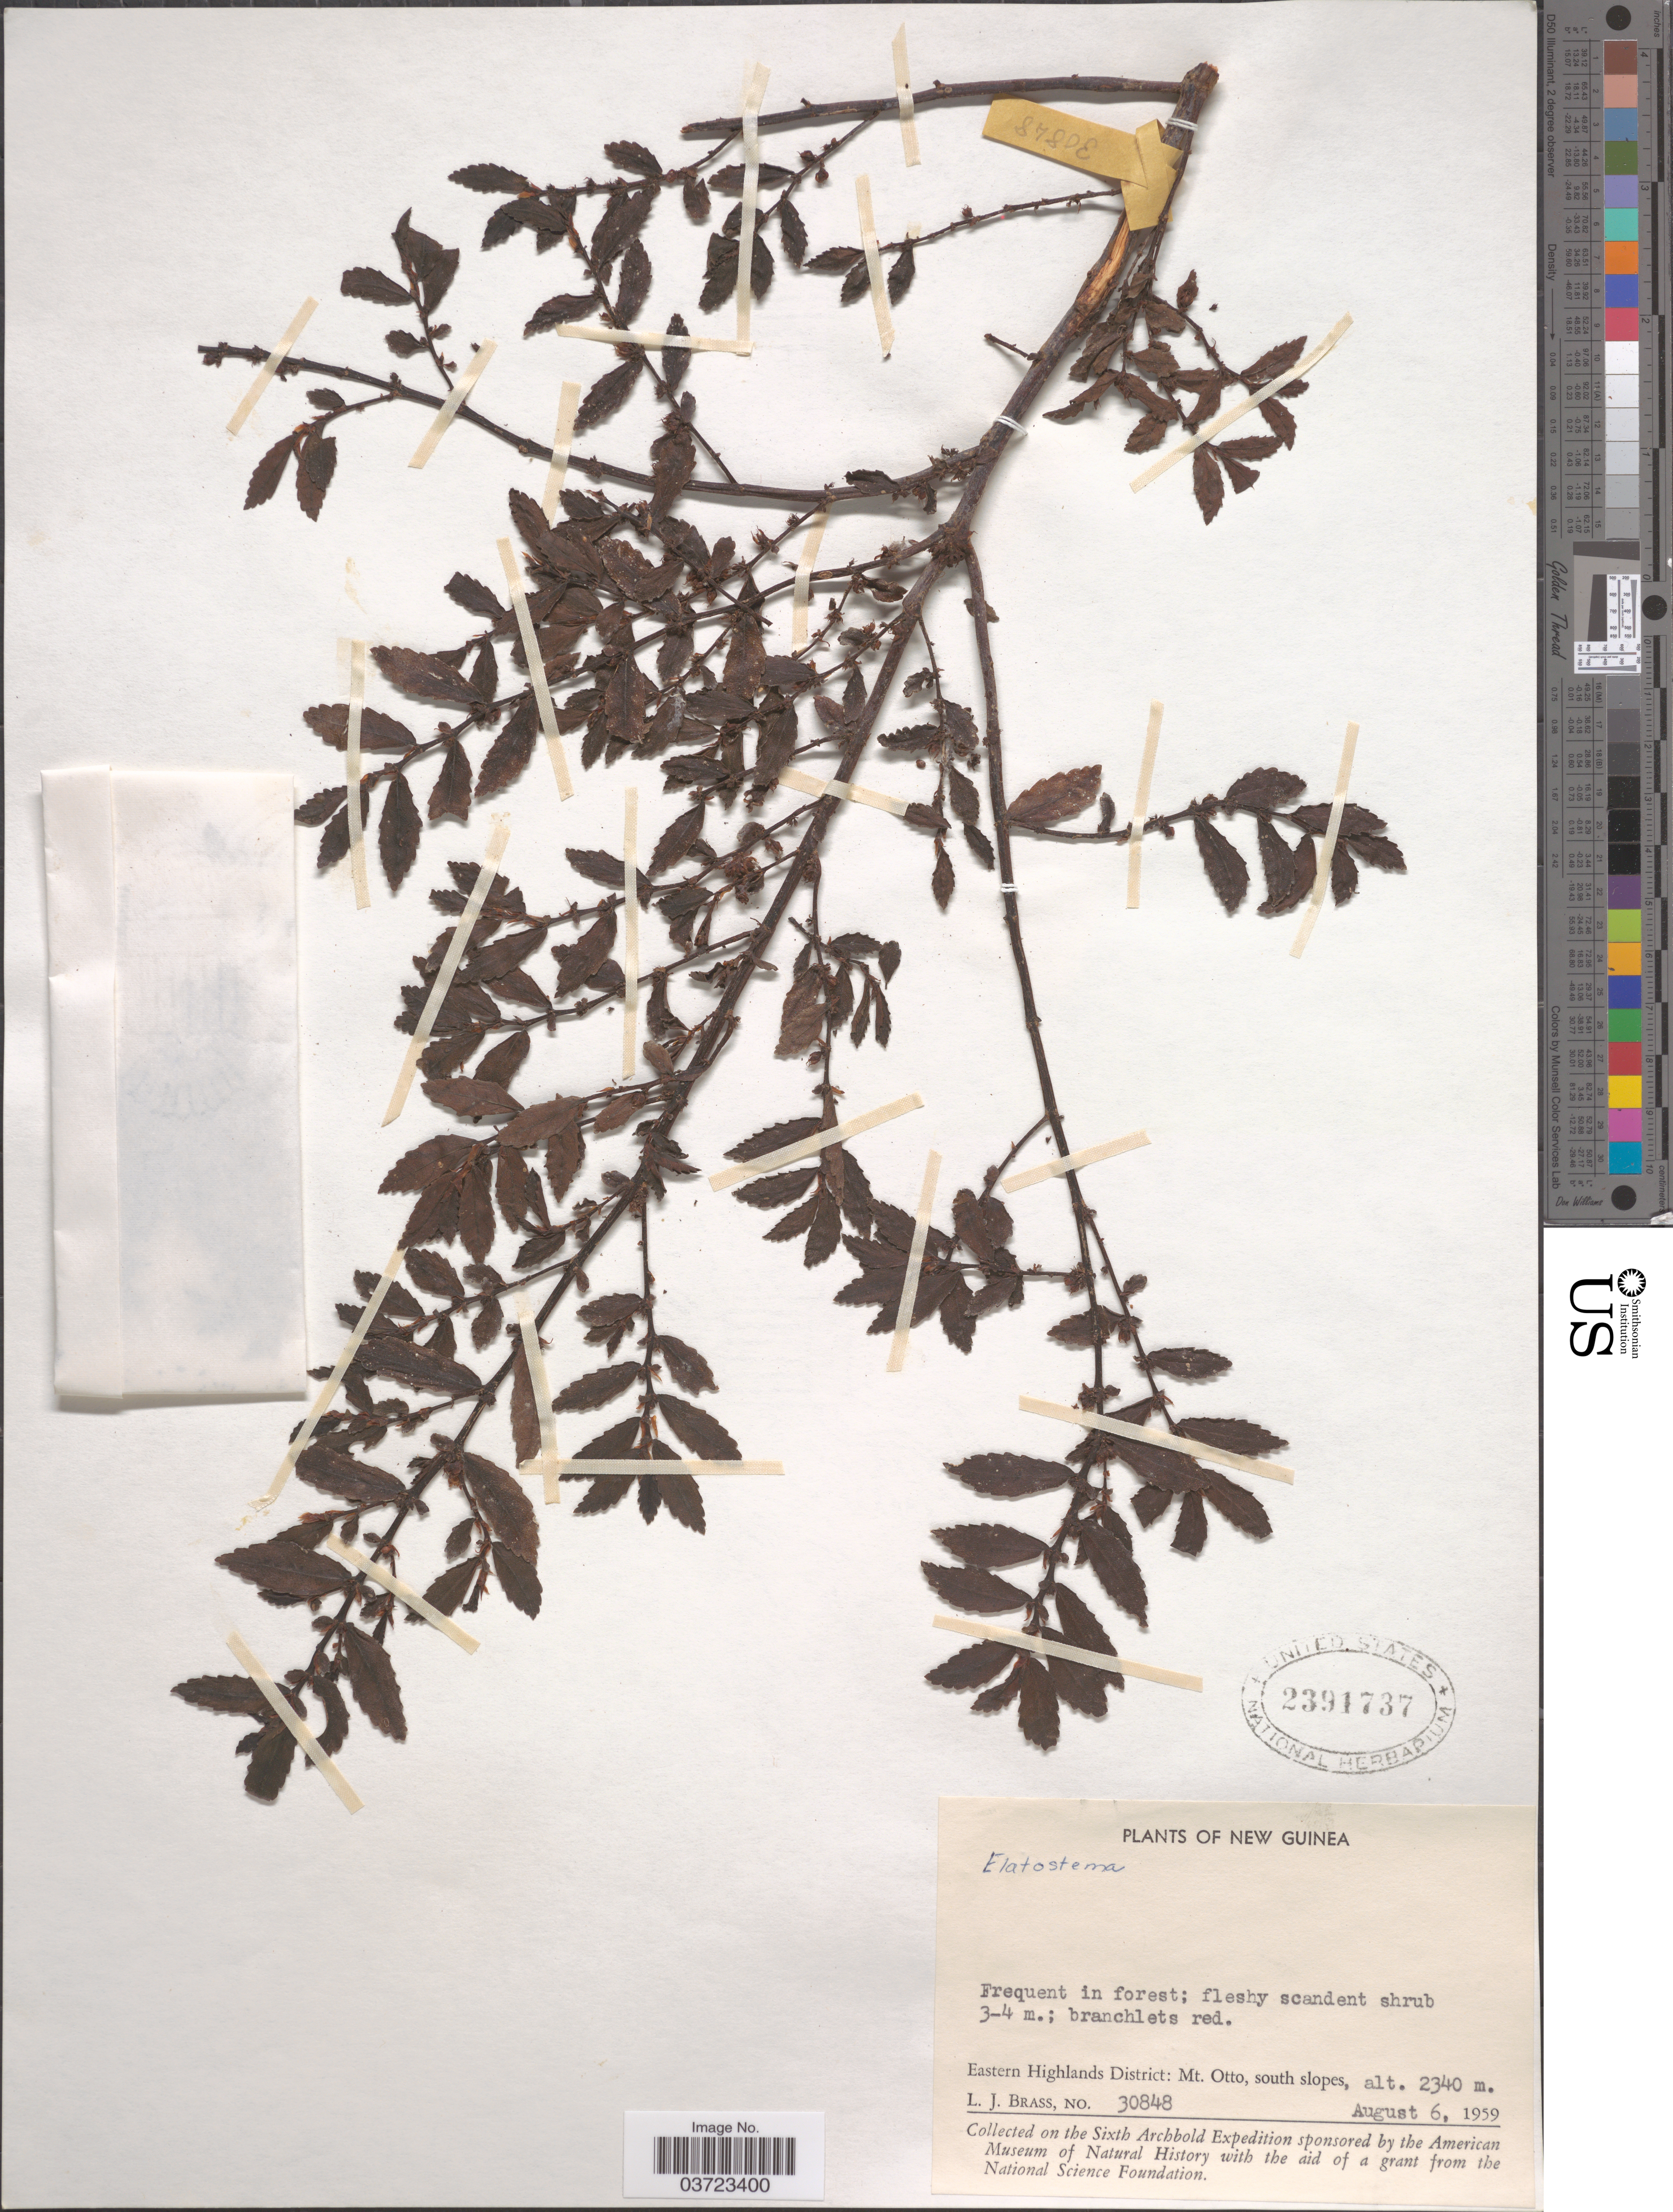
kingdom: Plantae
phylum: Tracheophyta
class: Magnoliopsida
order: Rosales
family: Urticaceae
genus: Elatostema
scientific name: Elatostema sp.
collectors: L. J. Brass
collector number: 30848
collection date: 1959-08-06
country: Papua New Guinea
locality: New Guinea. Eastern Highlands District: Mt. Otto, south slopes.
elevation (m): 2340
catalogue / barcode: US 2391737